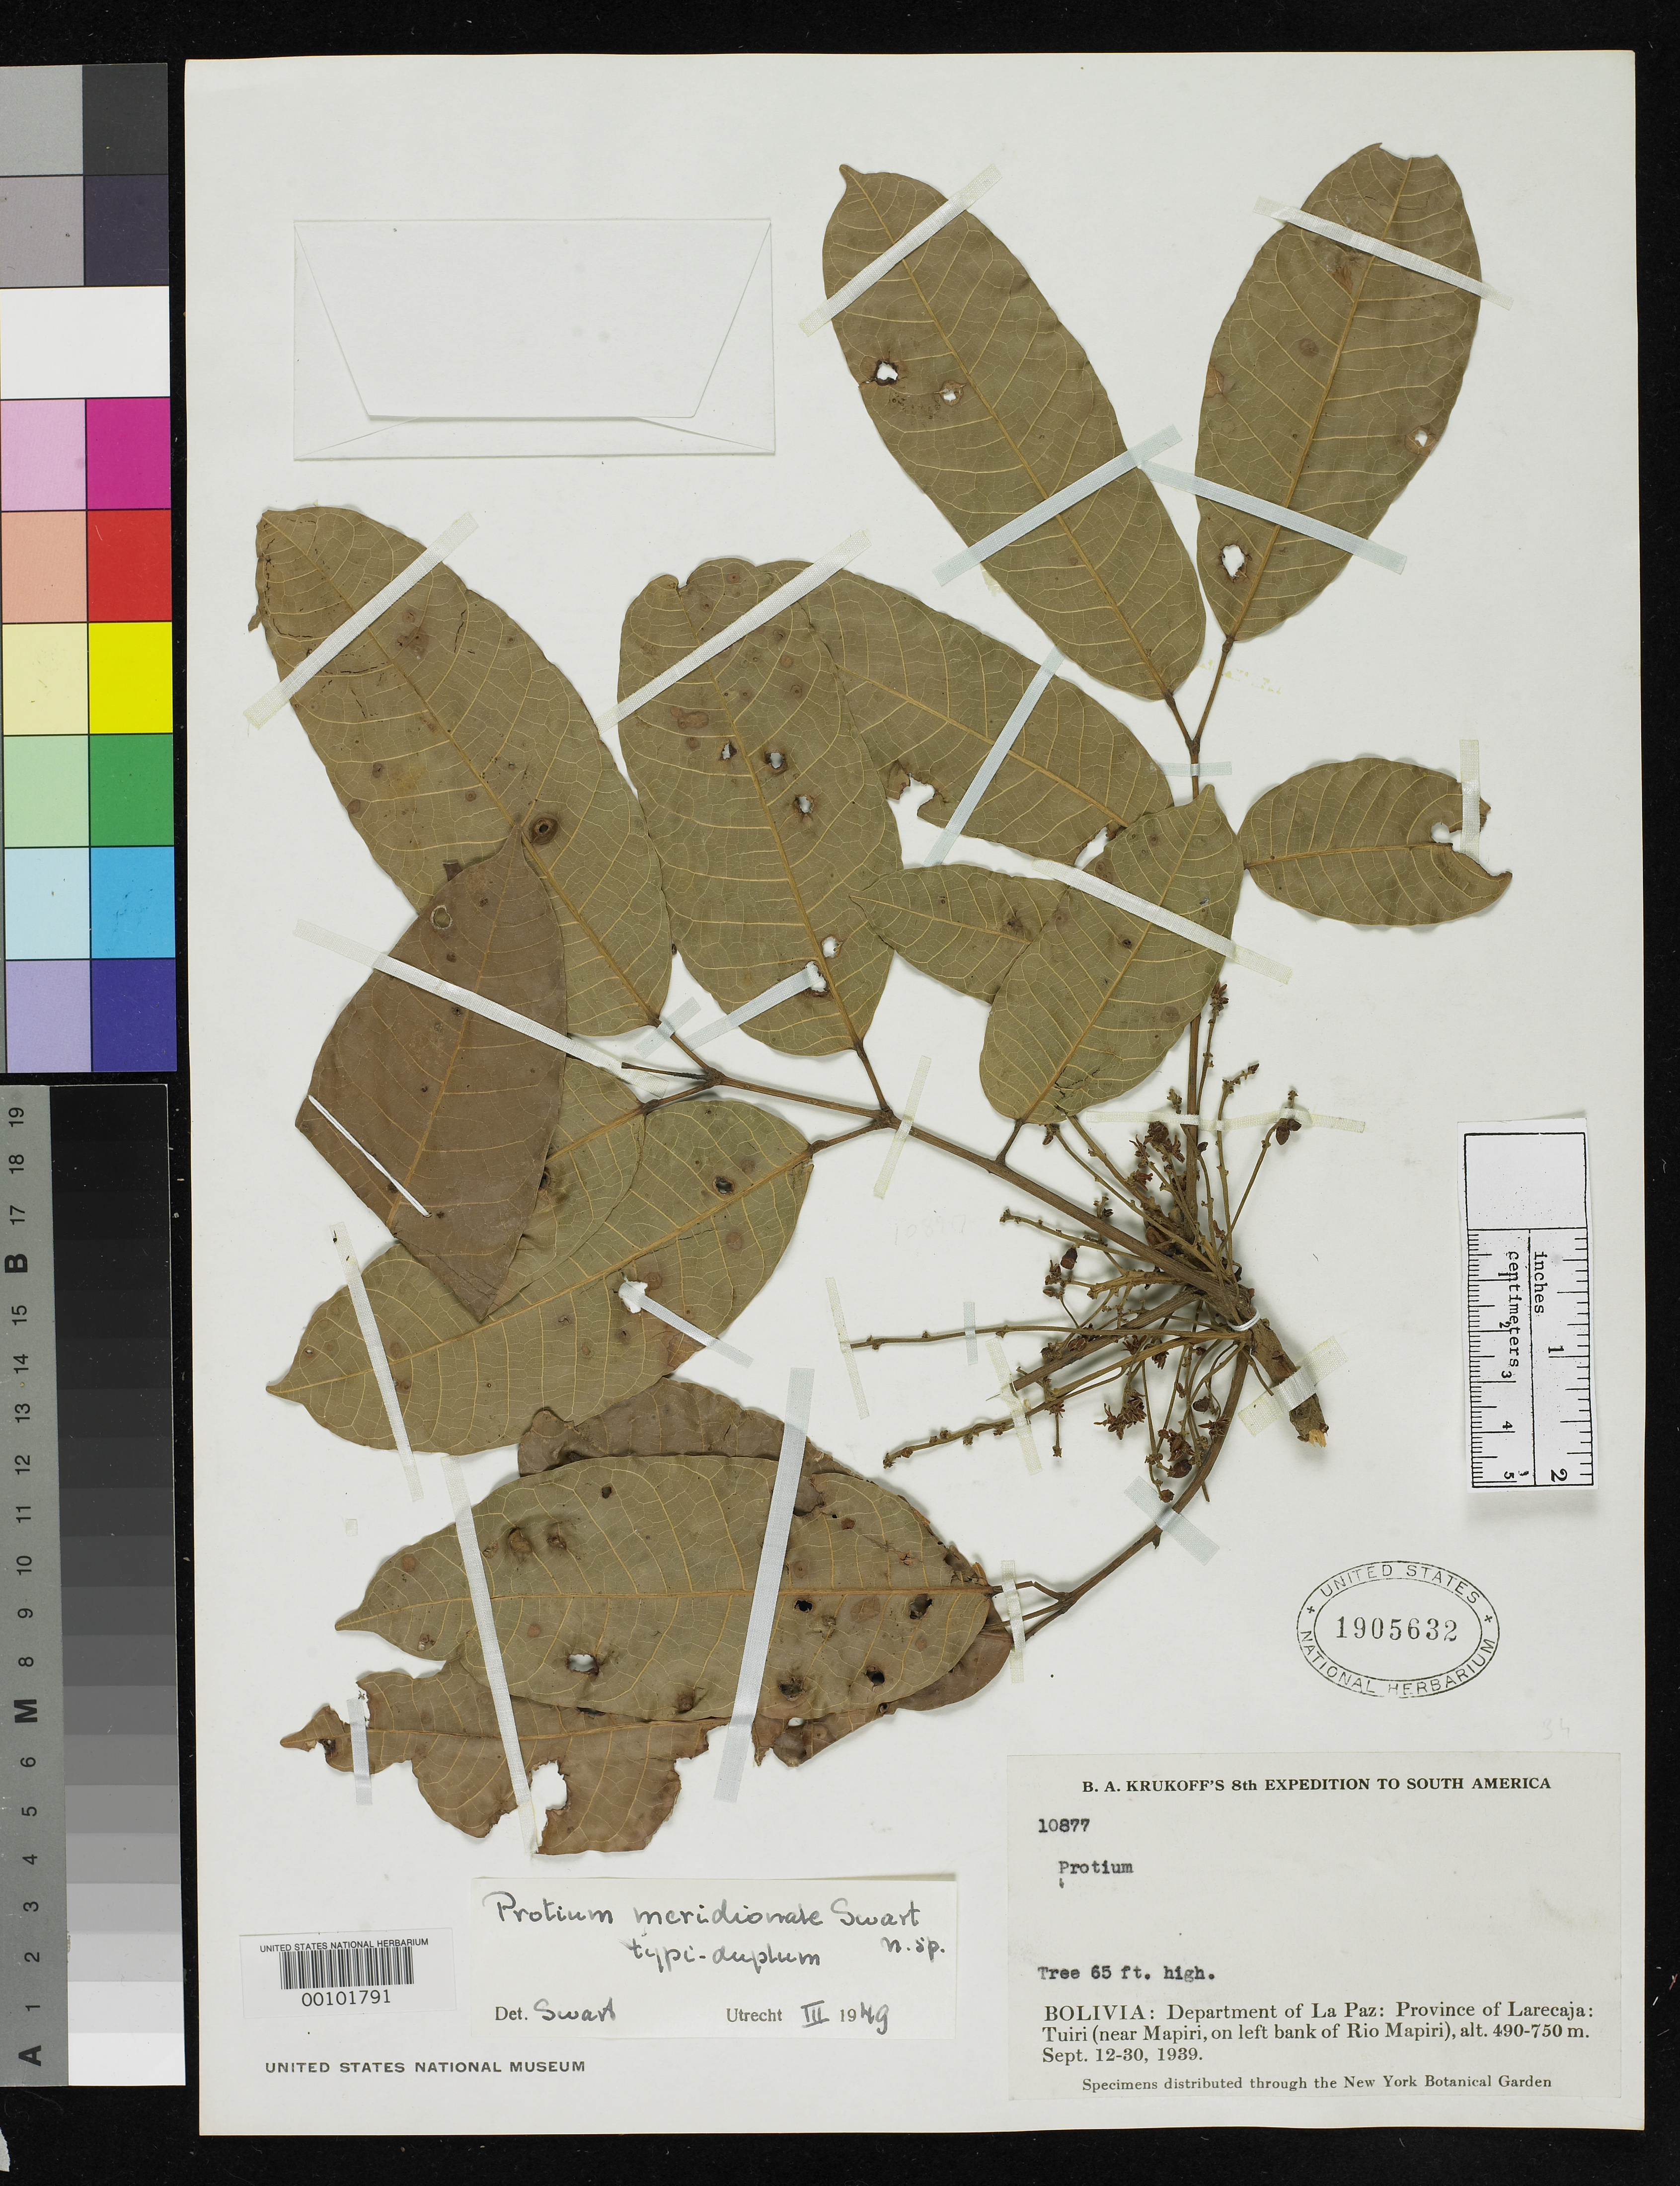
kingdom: Plantae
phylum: Tracheophyta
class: Magnoliopsida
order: Sapindales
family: Burseraceae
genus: Protium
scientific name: Protium meridionale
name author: Swart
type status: Isotype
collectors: B. A. Krukoff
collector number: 10877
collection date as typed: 12 Sep 1939 to 30 Sep 1939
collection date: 1939-09-12/1939-09-30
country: Bolivia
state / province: La Paz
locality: Tuiri, near Mapiri.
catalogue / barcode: US 1905632